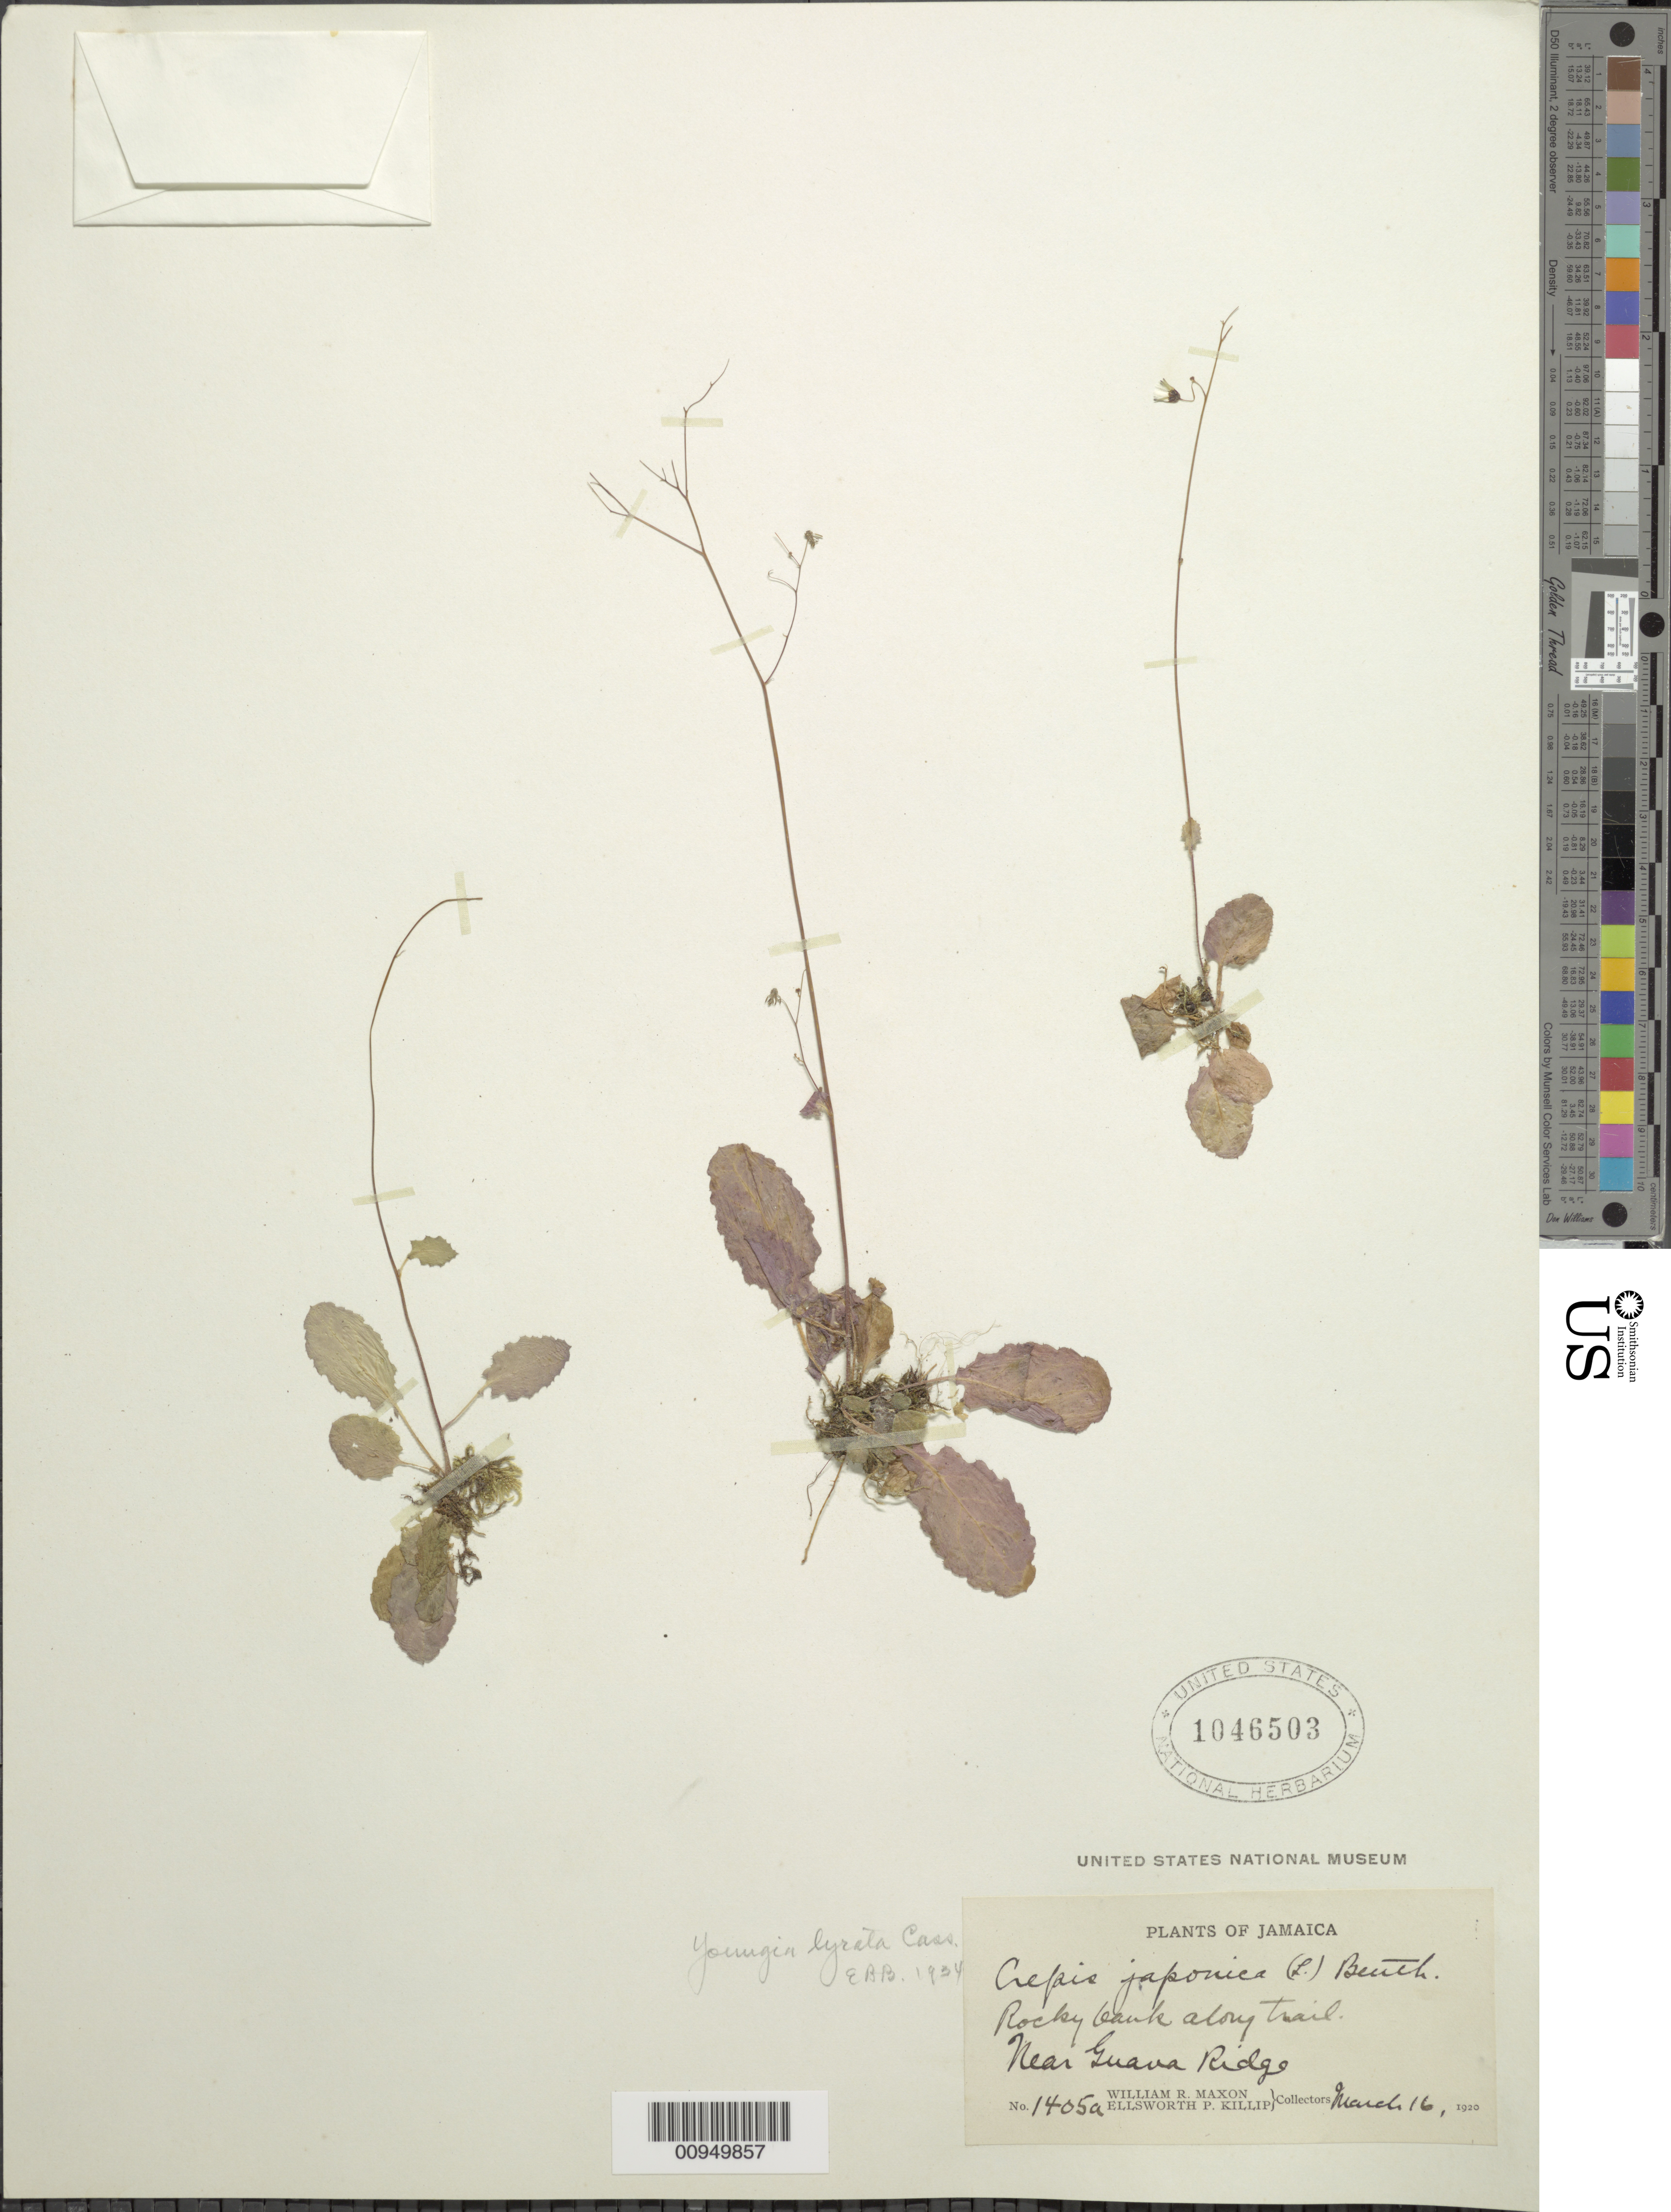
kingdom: Plantae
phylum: Tracheophyta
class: Magnoliopsida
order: Asterales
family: Asteraceae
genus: Youngia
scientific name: Youngia japonica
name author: (L.) DC.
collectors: W. R. Maxon & E. P. Killip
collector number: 1405A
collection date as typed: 16 Mar 1920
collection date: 1920-03-16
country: Jamaica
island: Jamaica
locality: Near Guava Ridge, bank along trail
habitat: Rocky bank along trail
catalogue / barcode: US 1046503